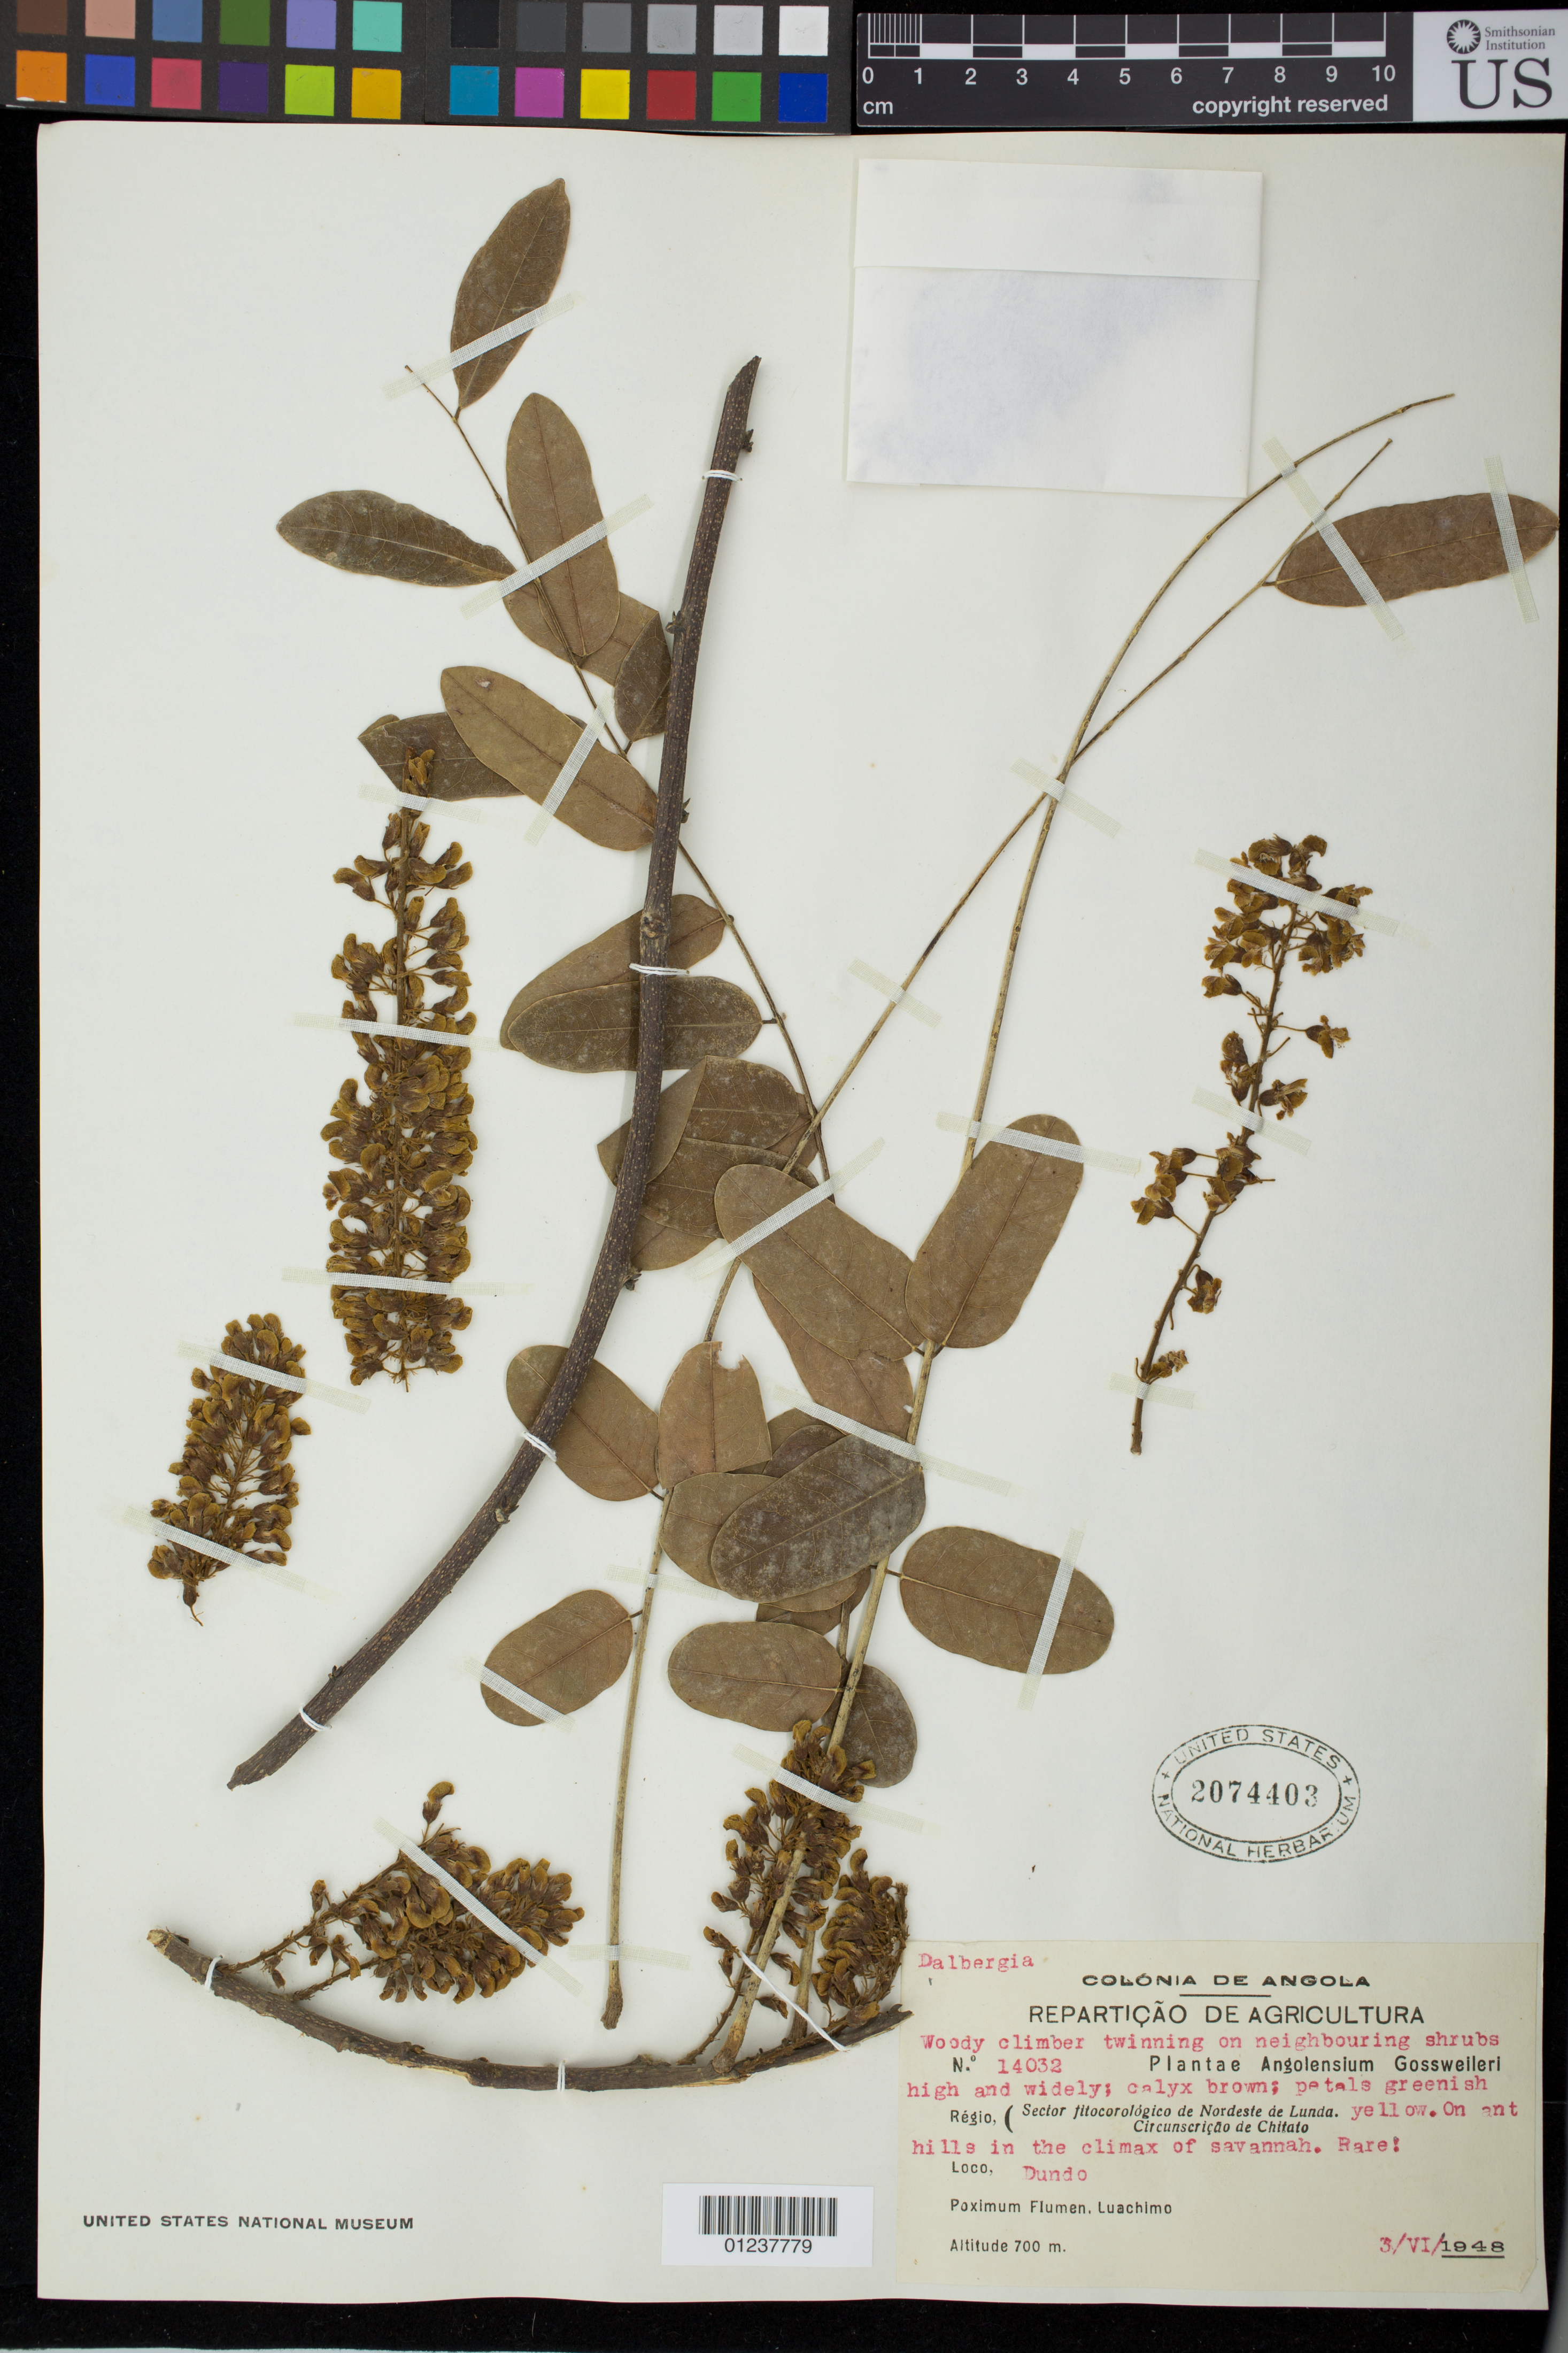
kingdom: Plantae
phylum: Tracheophyta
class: Magnoliopsida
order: Fabales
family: Fabaceae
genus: Dalbergia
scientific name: Dalbergia sp.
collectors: -. Gossweiler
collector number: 14032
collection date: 1948-06-03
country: Angola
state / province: Lunda Norte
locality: Regio, Sector fitocorologico de Nordeste de Lunda. Circunscricao de Chitato. Loco, Dundo.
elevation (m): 700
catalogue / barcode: US 2074403